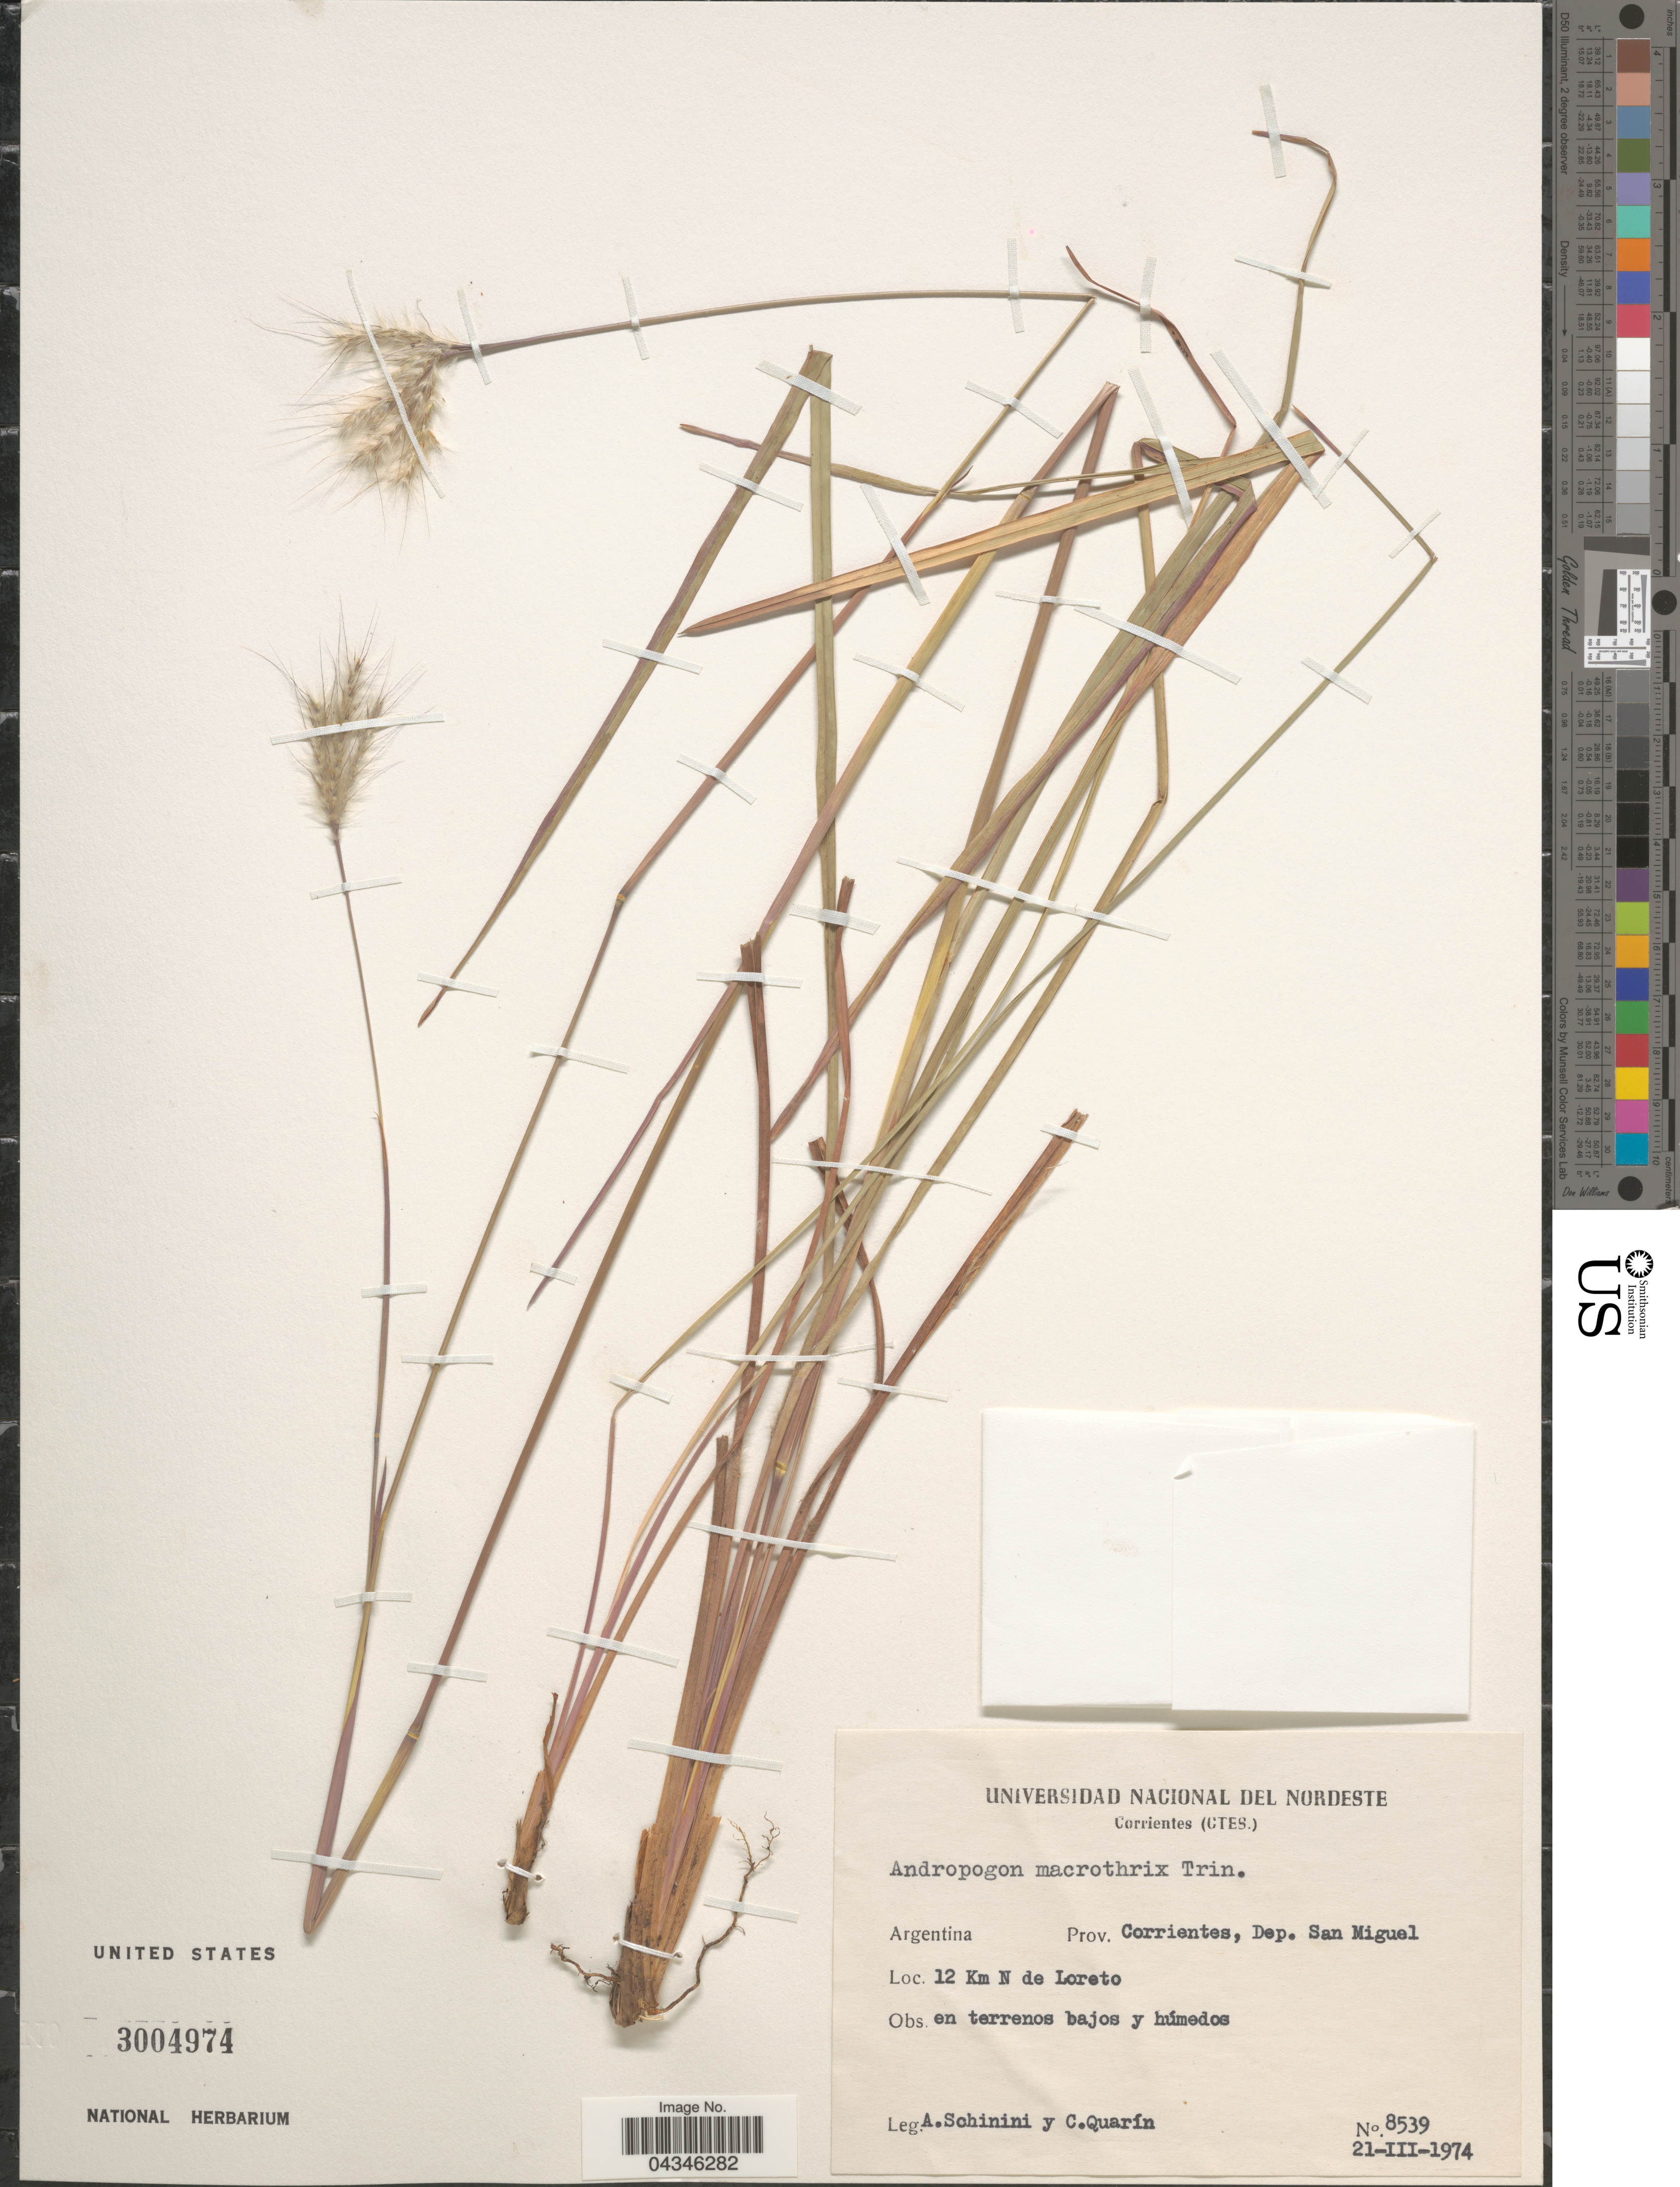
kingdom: Plantae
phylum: Tracheophyta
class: Liliopsida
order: Poales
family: Poaceae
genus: Andropogon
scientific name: Andropogon macrothrix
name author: Trin.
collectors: A. Schinini & C. Quarín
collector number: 8539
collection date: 1974-03-21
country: Argentina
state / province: Corrientes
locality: Dep. San Miguel. 12 Km N de Loreto.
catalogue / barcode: US 3004974